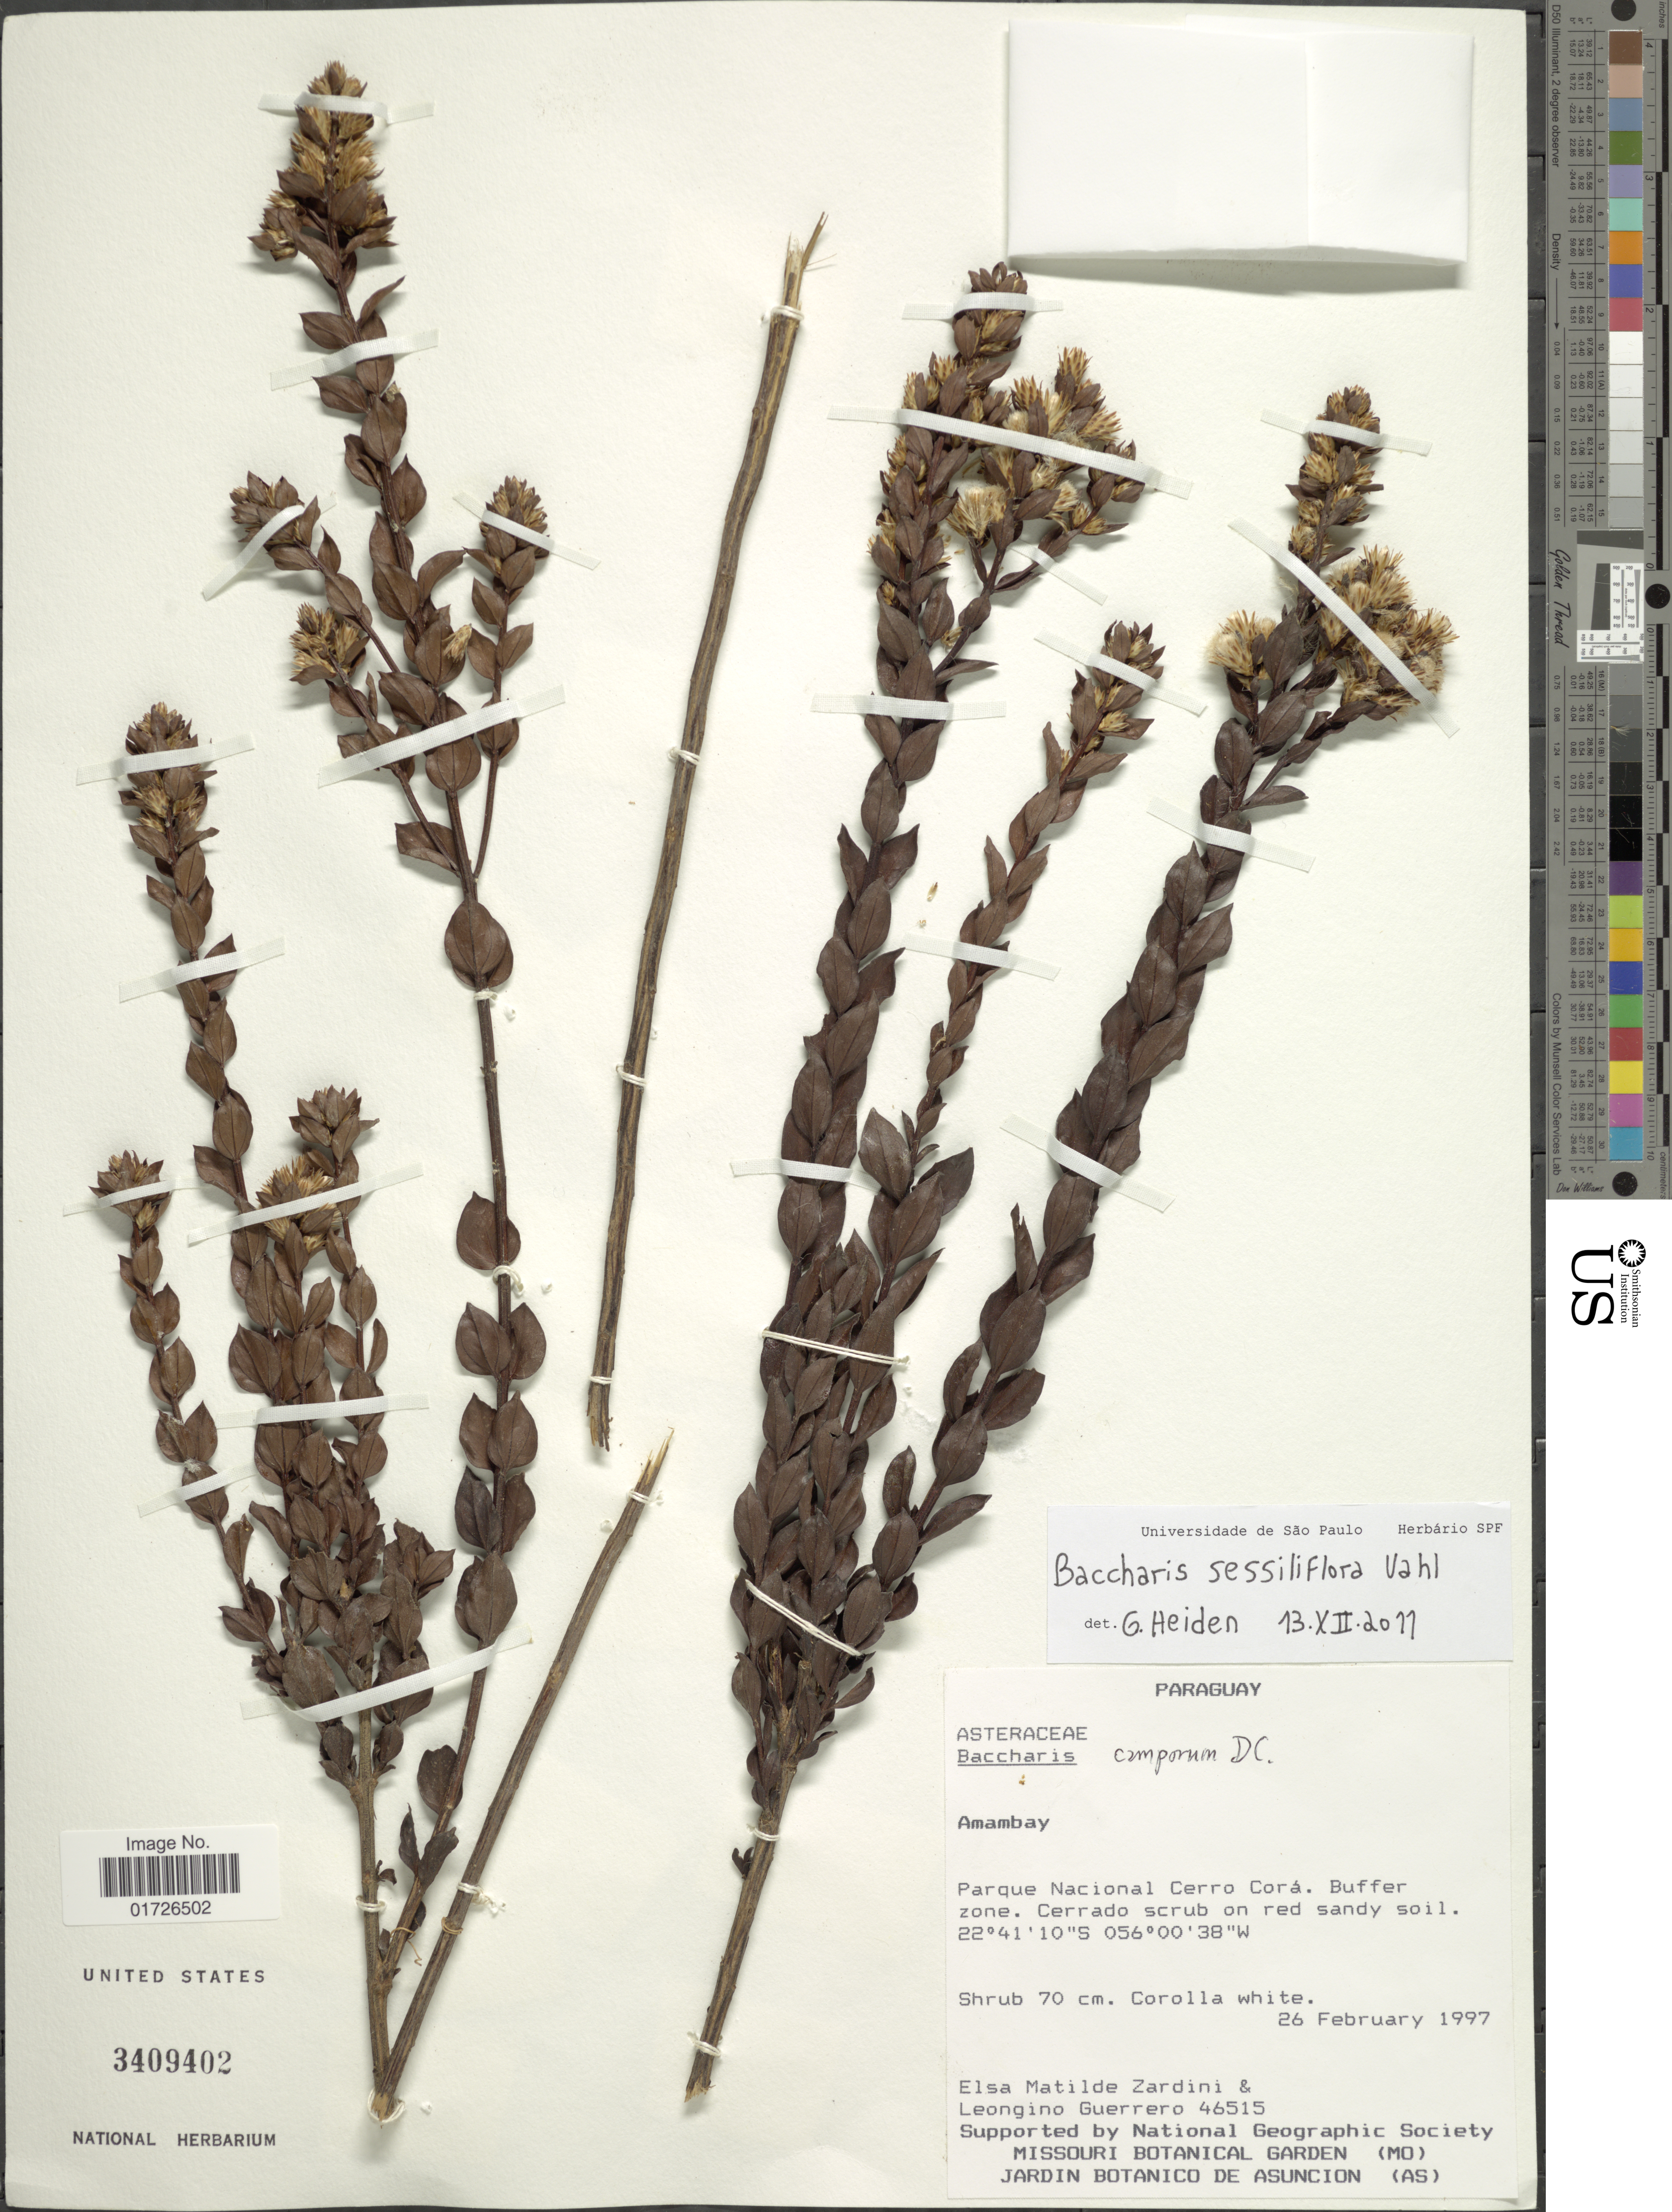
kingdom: Plantae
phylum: Tracheophyta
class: Magnoliopsida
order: Asterales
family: Asteraceae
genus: Baccharis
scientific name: Baccharis sessiliflora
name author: Vahl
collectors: E. M. Zardini & L. Guerrero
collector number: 46515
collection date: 1997-02-26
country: Paraguay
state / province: Amambay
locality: Parque Nacional Cerro Corá. Buffer Zone.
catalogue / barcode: US 3409402